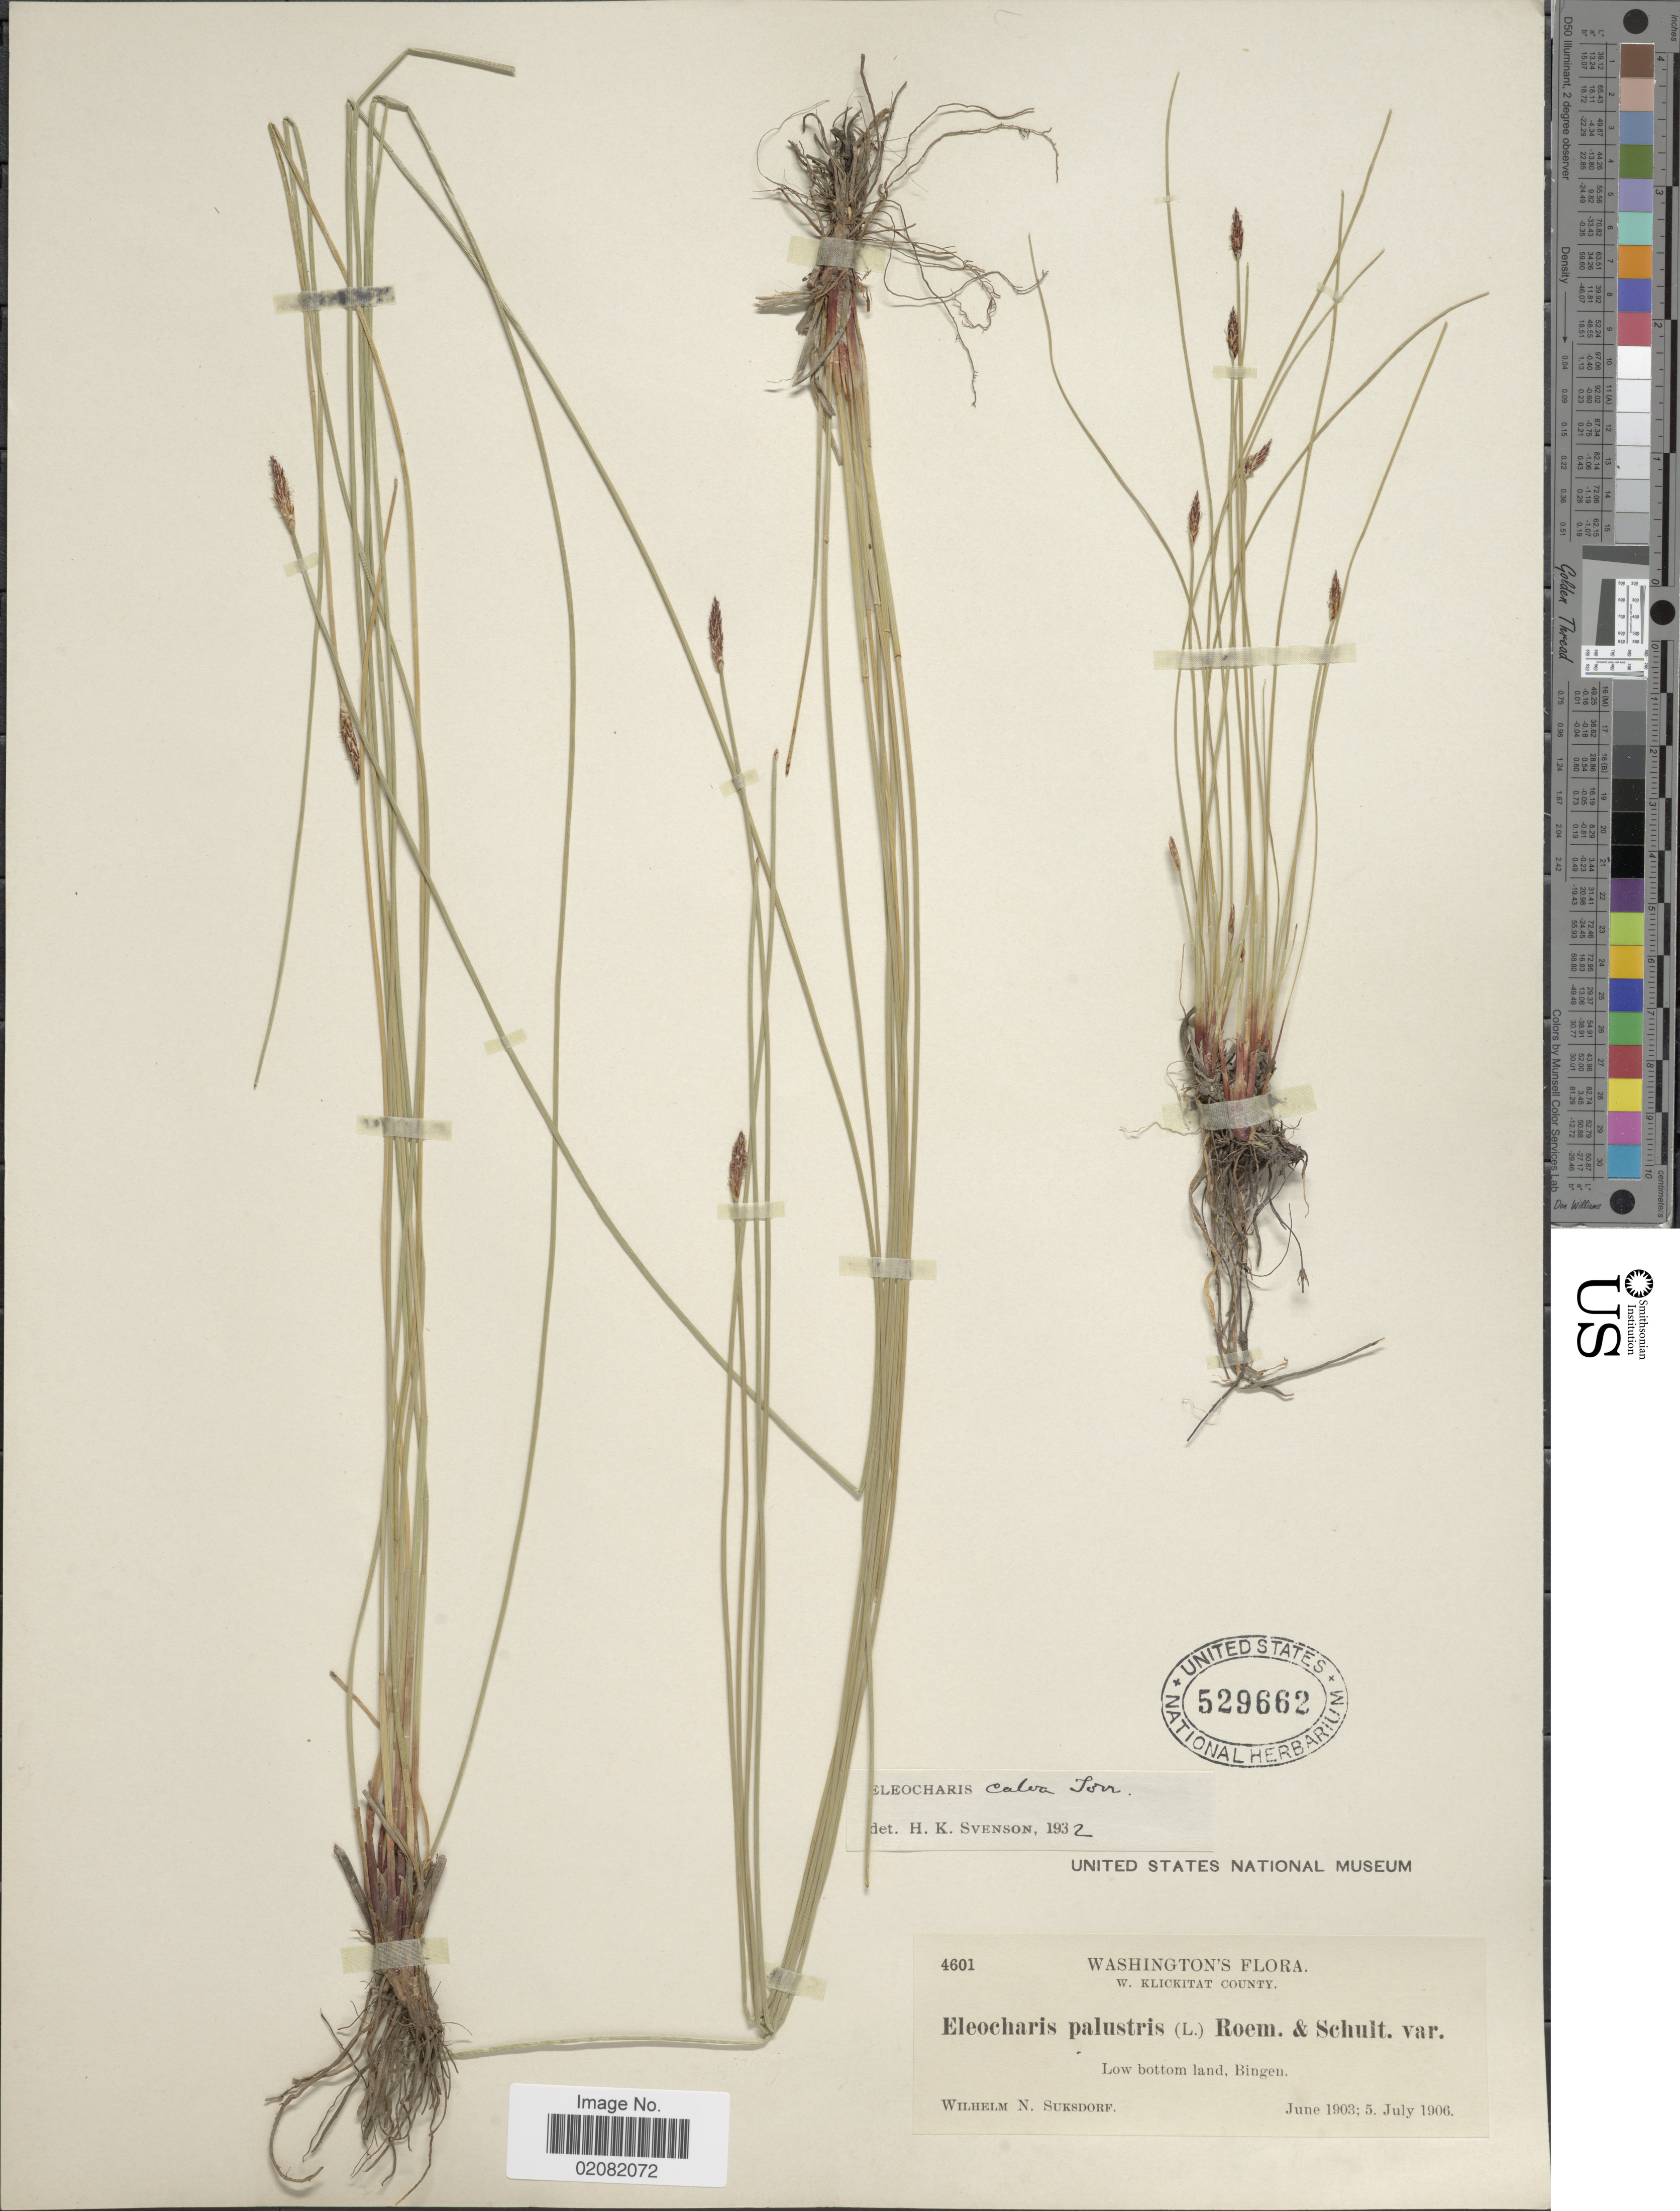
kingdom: Plantae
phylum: Tracheophyta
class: Liliopsida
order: Poales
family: Cyperaceae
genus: Eleocharis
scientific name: Eleocharis erythropoda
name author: Steud.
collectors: W. N. Suksdorf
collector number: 4601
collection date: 1903-06/1906-07-05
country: United States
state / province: Washington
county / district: Klickitat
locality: W. Klickitat County, Low bottom land, Bingen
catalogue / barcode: US 529662